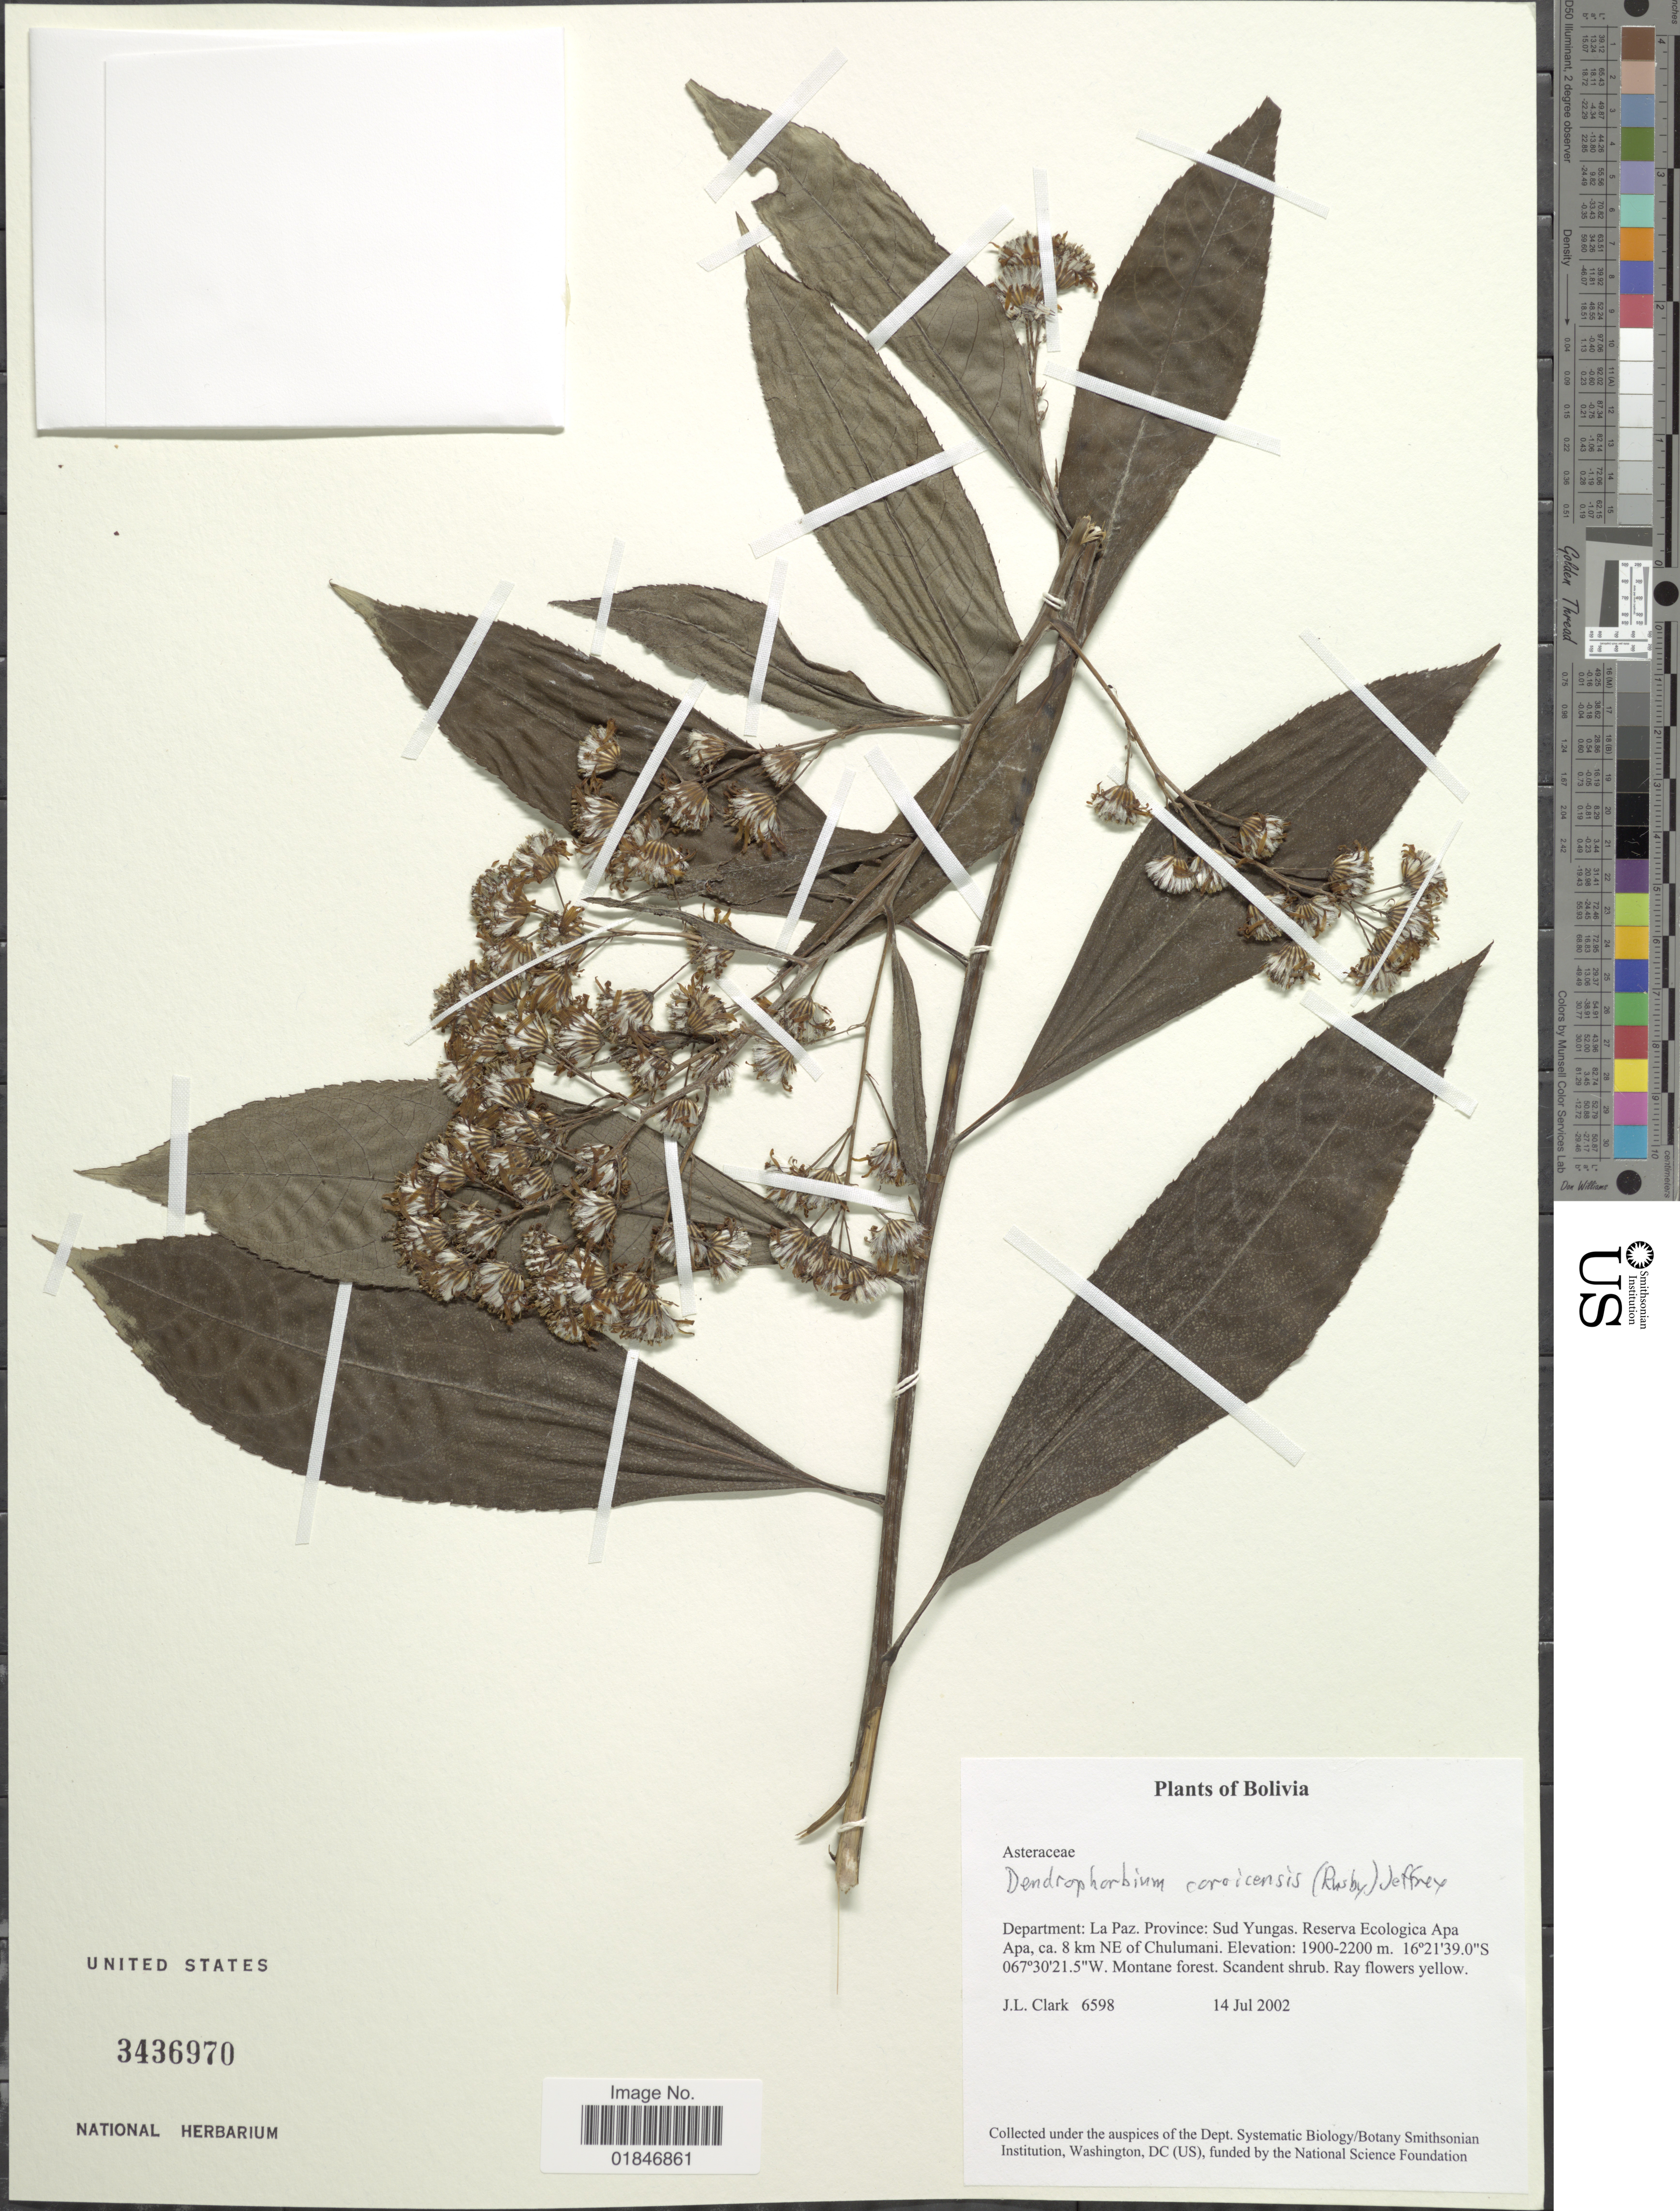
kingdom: Plantae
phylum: Tracheophyta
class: Magnoliopsida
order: Asterales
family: Asteraceae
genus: Dendrophorbium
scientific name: Dendrophorbium curvidens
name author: (Sch. Bip. ex Klatt) C. Jeffrey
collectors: J. L. Clark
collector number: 6598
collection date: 2002-07-14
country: Bolivia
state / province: La Paz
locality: Province : Sud Yungas, Reserva Ecologica Apa Apa, ca. 8 km NE of Chulumani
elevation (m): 1900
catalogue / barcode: US 3436970